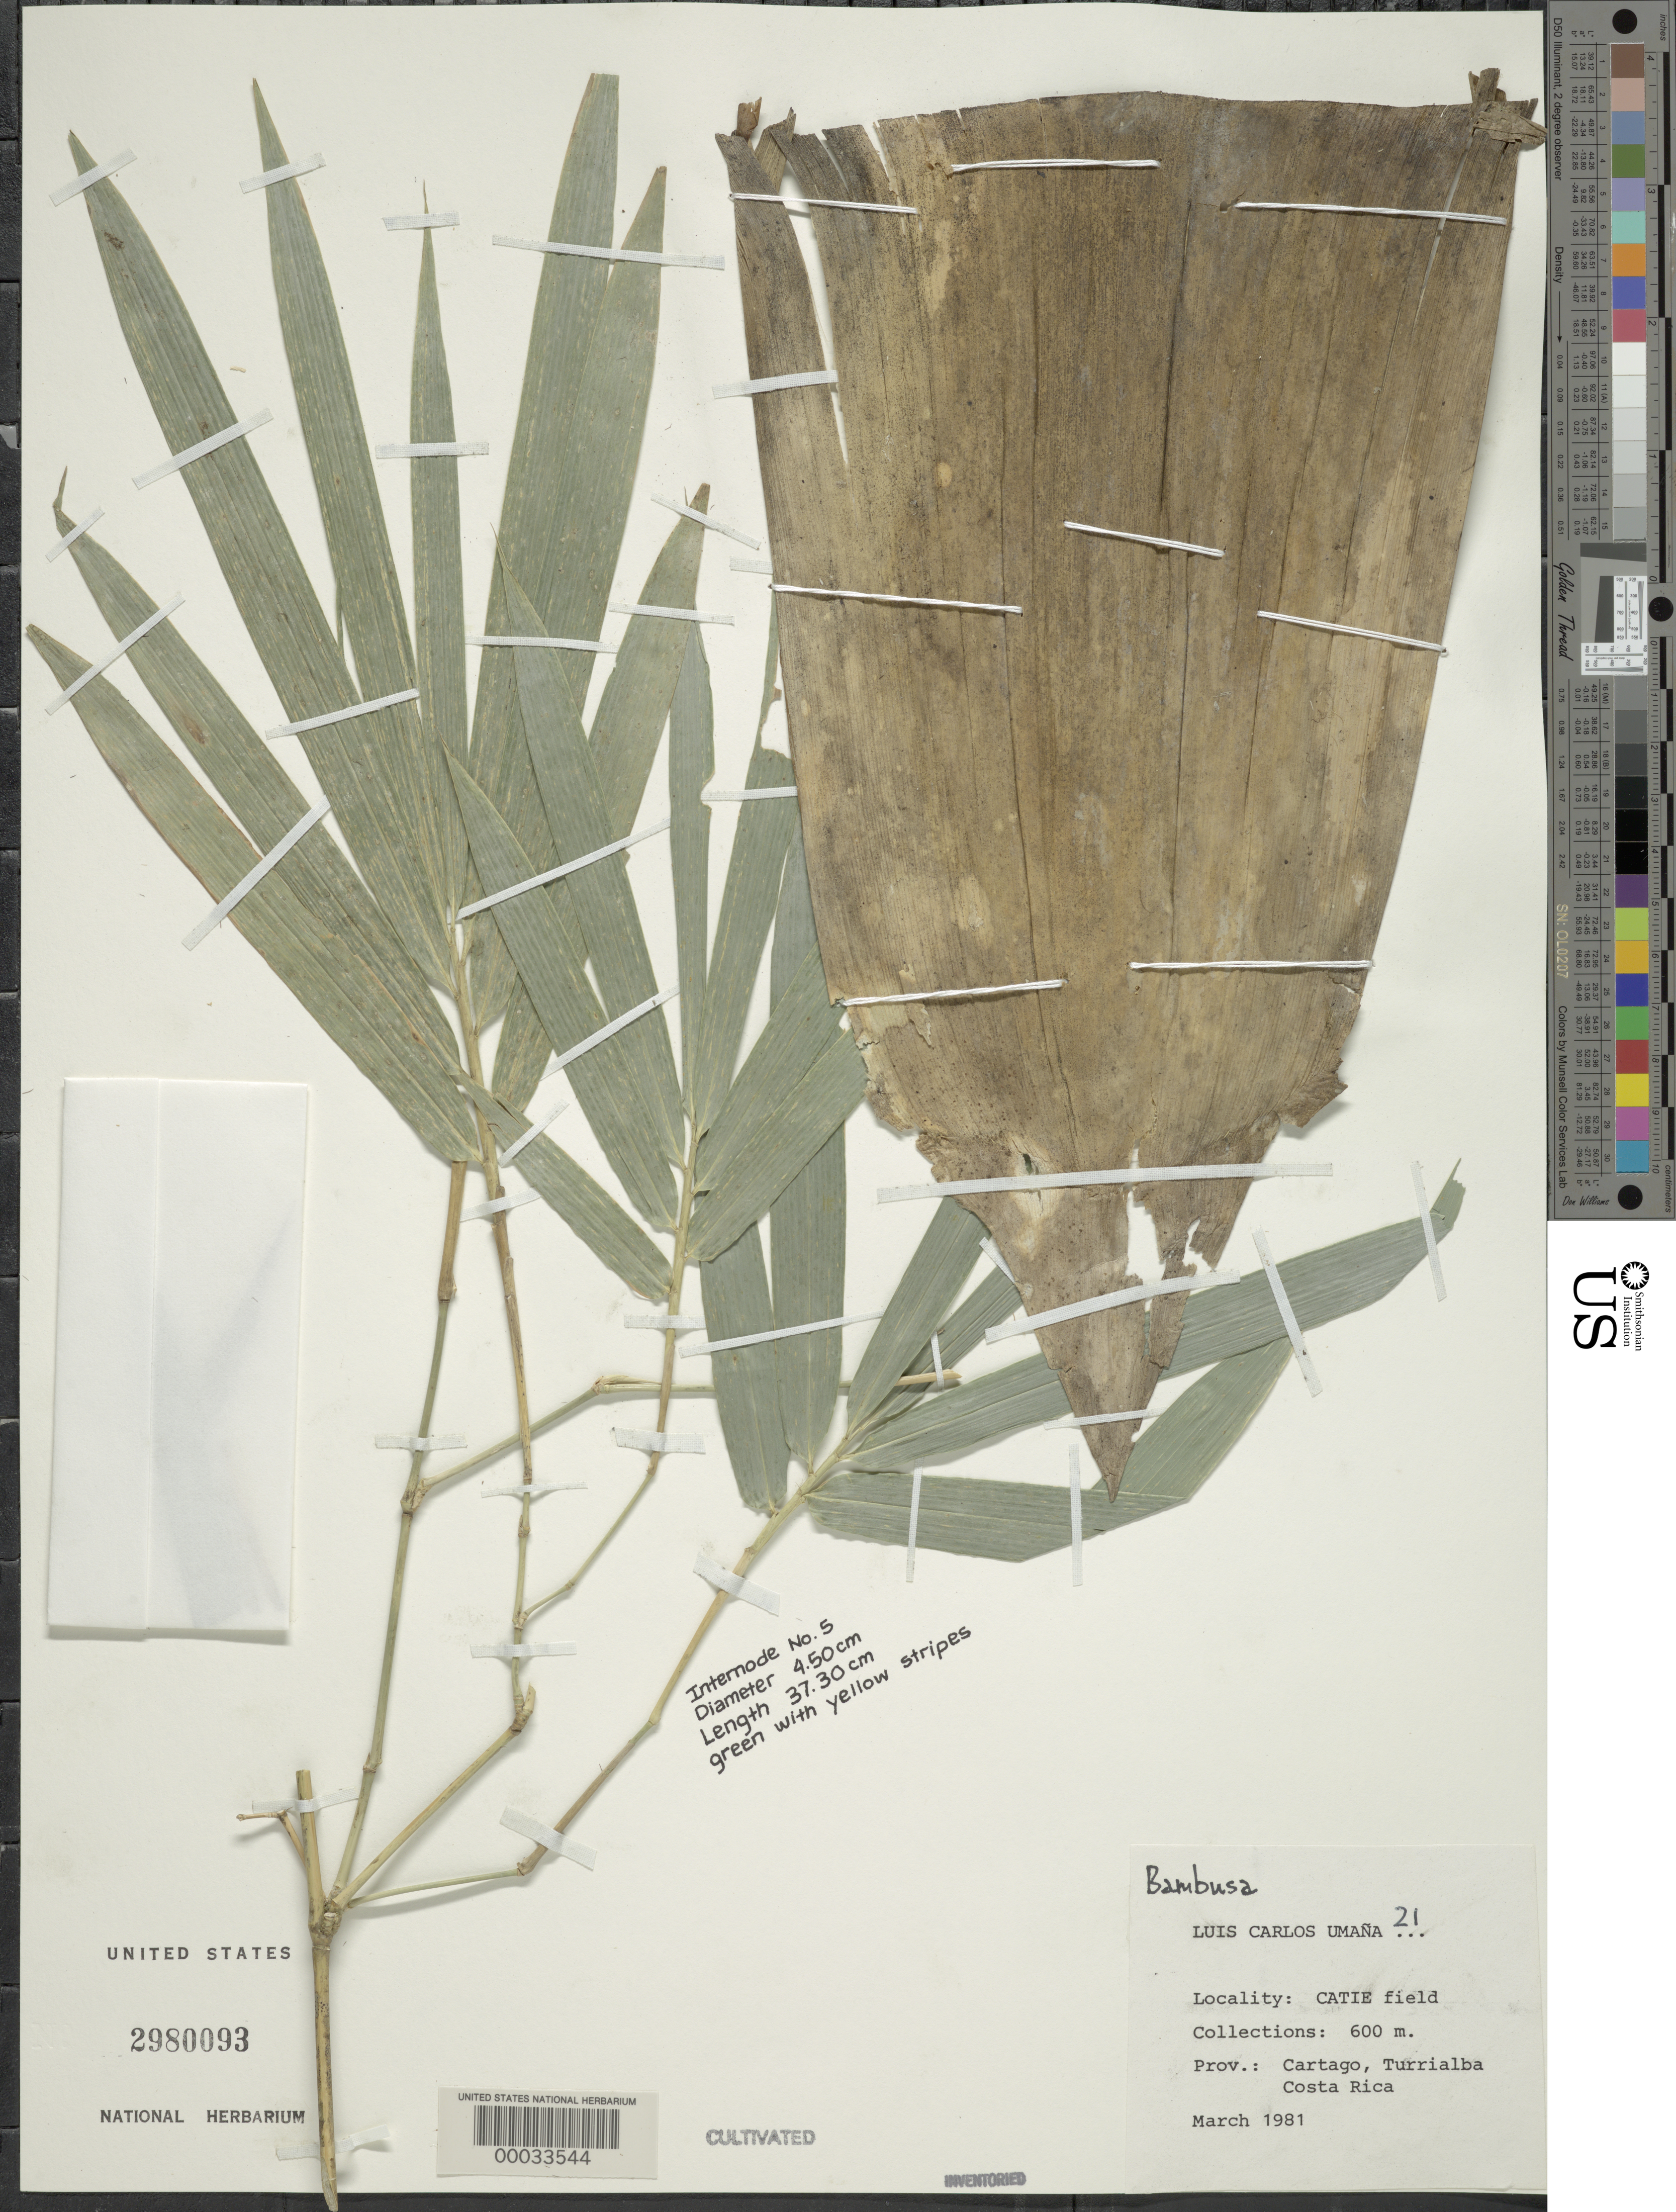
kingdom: Plantae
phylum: Tracheophyta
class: Liliopsida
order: Poales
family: Poaceae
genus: Bambusa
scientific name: Bambusa sp.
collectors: L. C. Umaña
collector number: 21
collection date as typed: Mar 1981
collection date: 1981-03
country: Costa Rica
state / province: Cartago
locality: Catie field, Turrialba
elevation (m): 600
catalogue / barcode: US 2980093